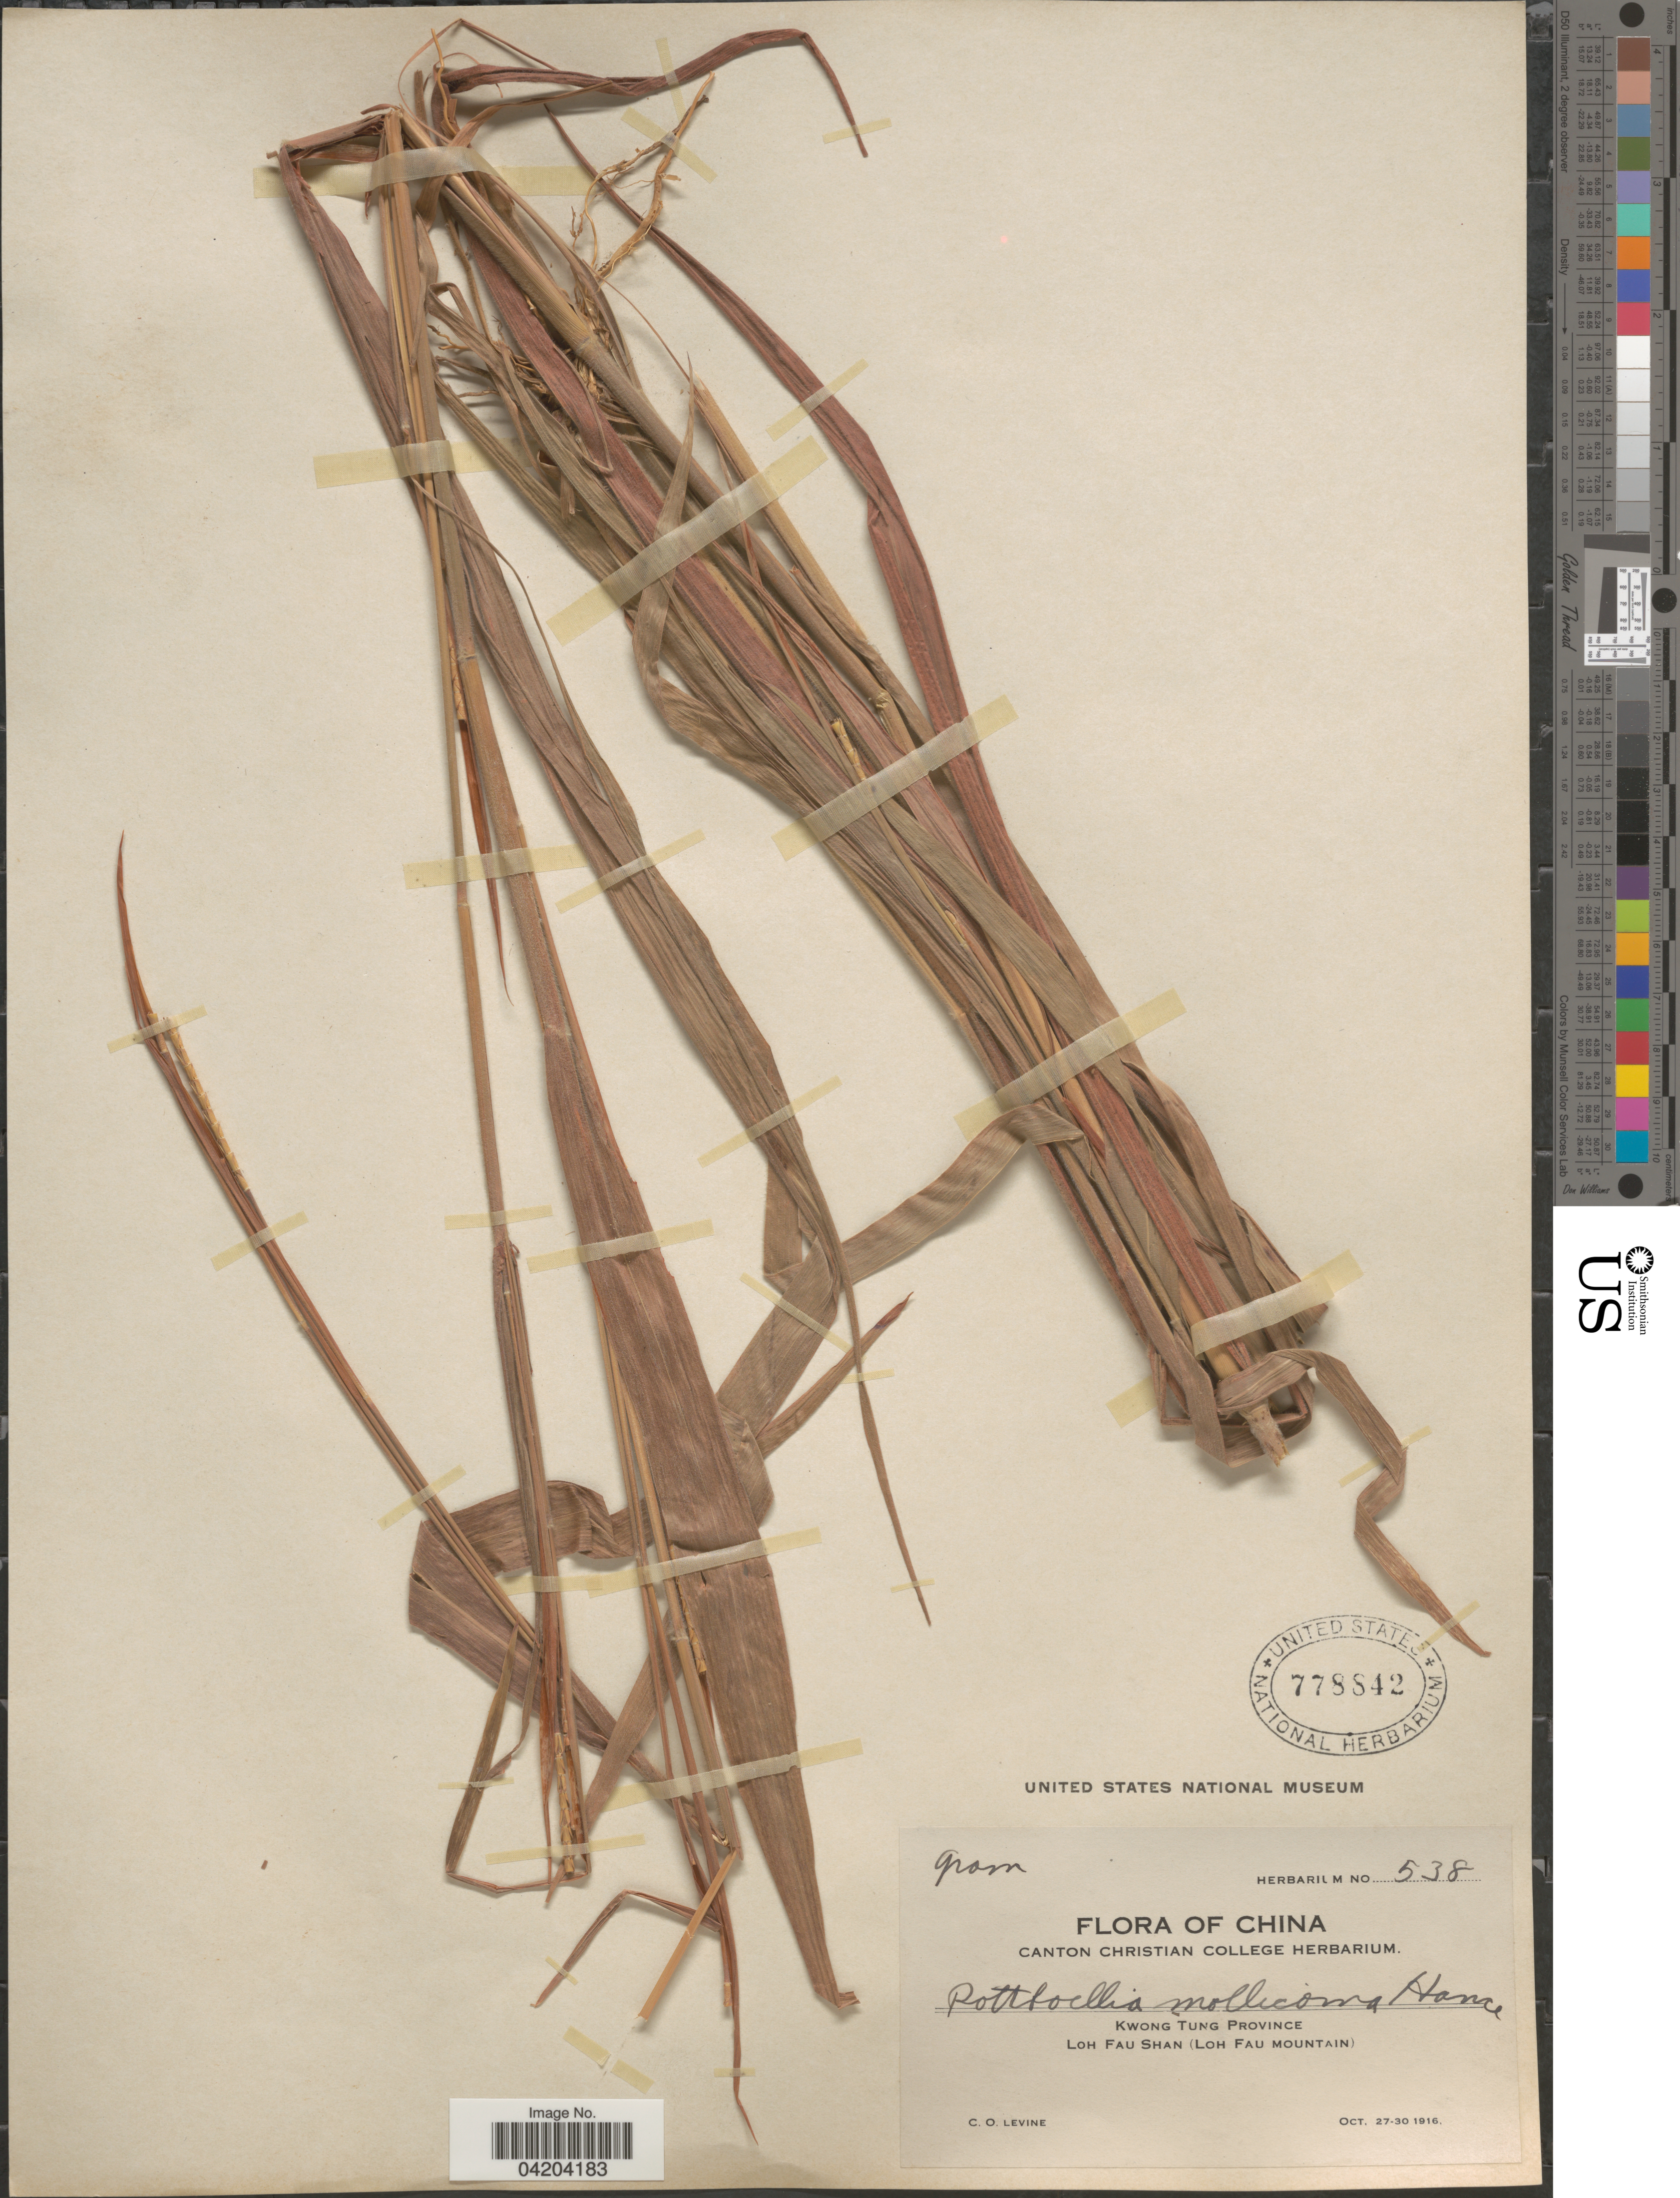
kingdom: Plantae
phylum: Tracheophyta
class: Liliopsida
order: Poales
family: Poaceae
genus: Mnesithea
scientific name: Mnesithea mollicoma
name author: (Hance) A. Camus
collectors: C. O. Levine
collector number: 538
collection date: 1916-10-27/1916-10-30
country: China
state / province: Guangdong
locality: Kwong Tung Province. Loh Fau Shan (Loh Fau Mountain).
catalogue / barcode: US 778842